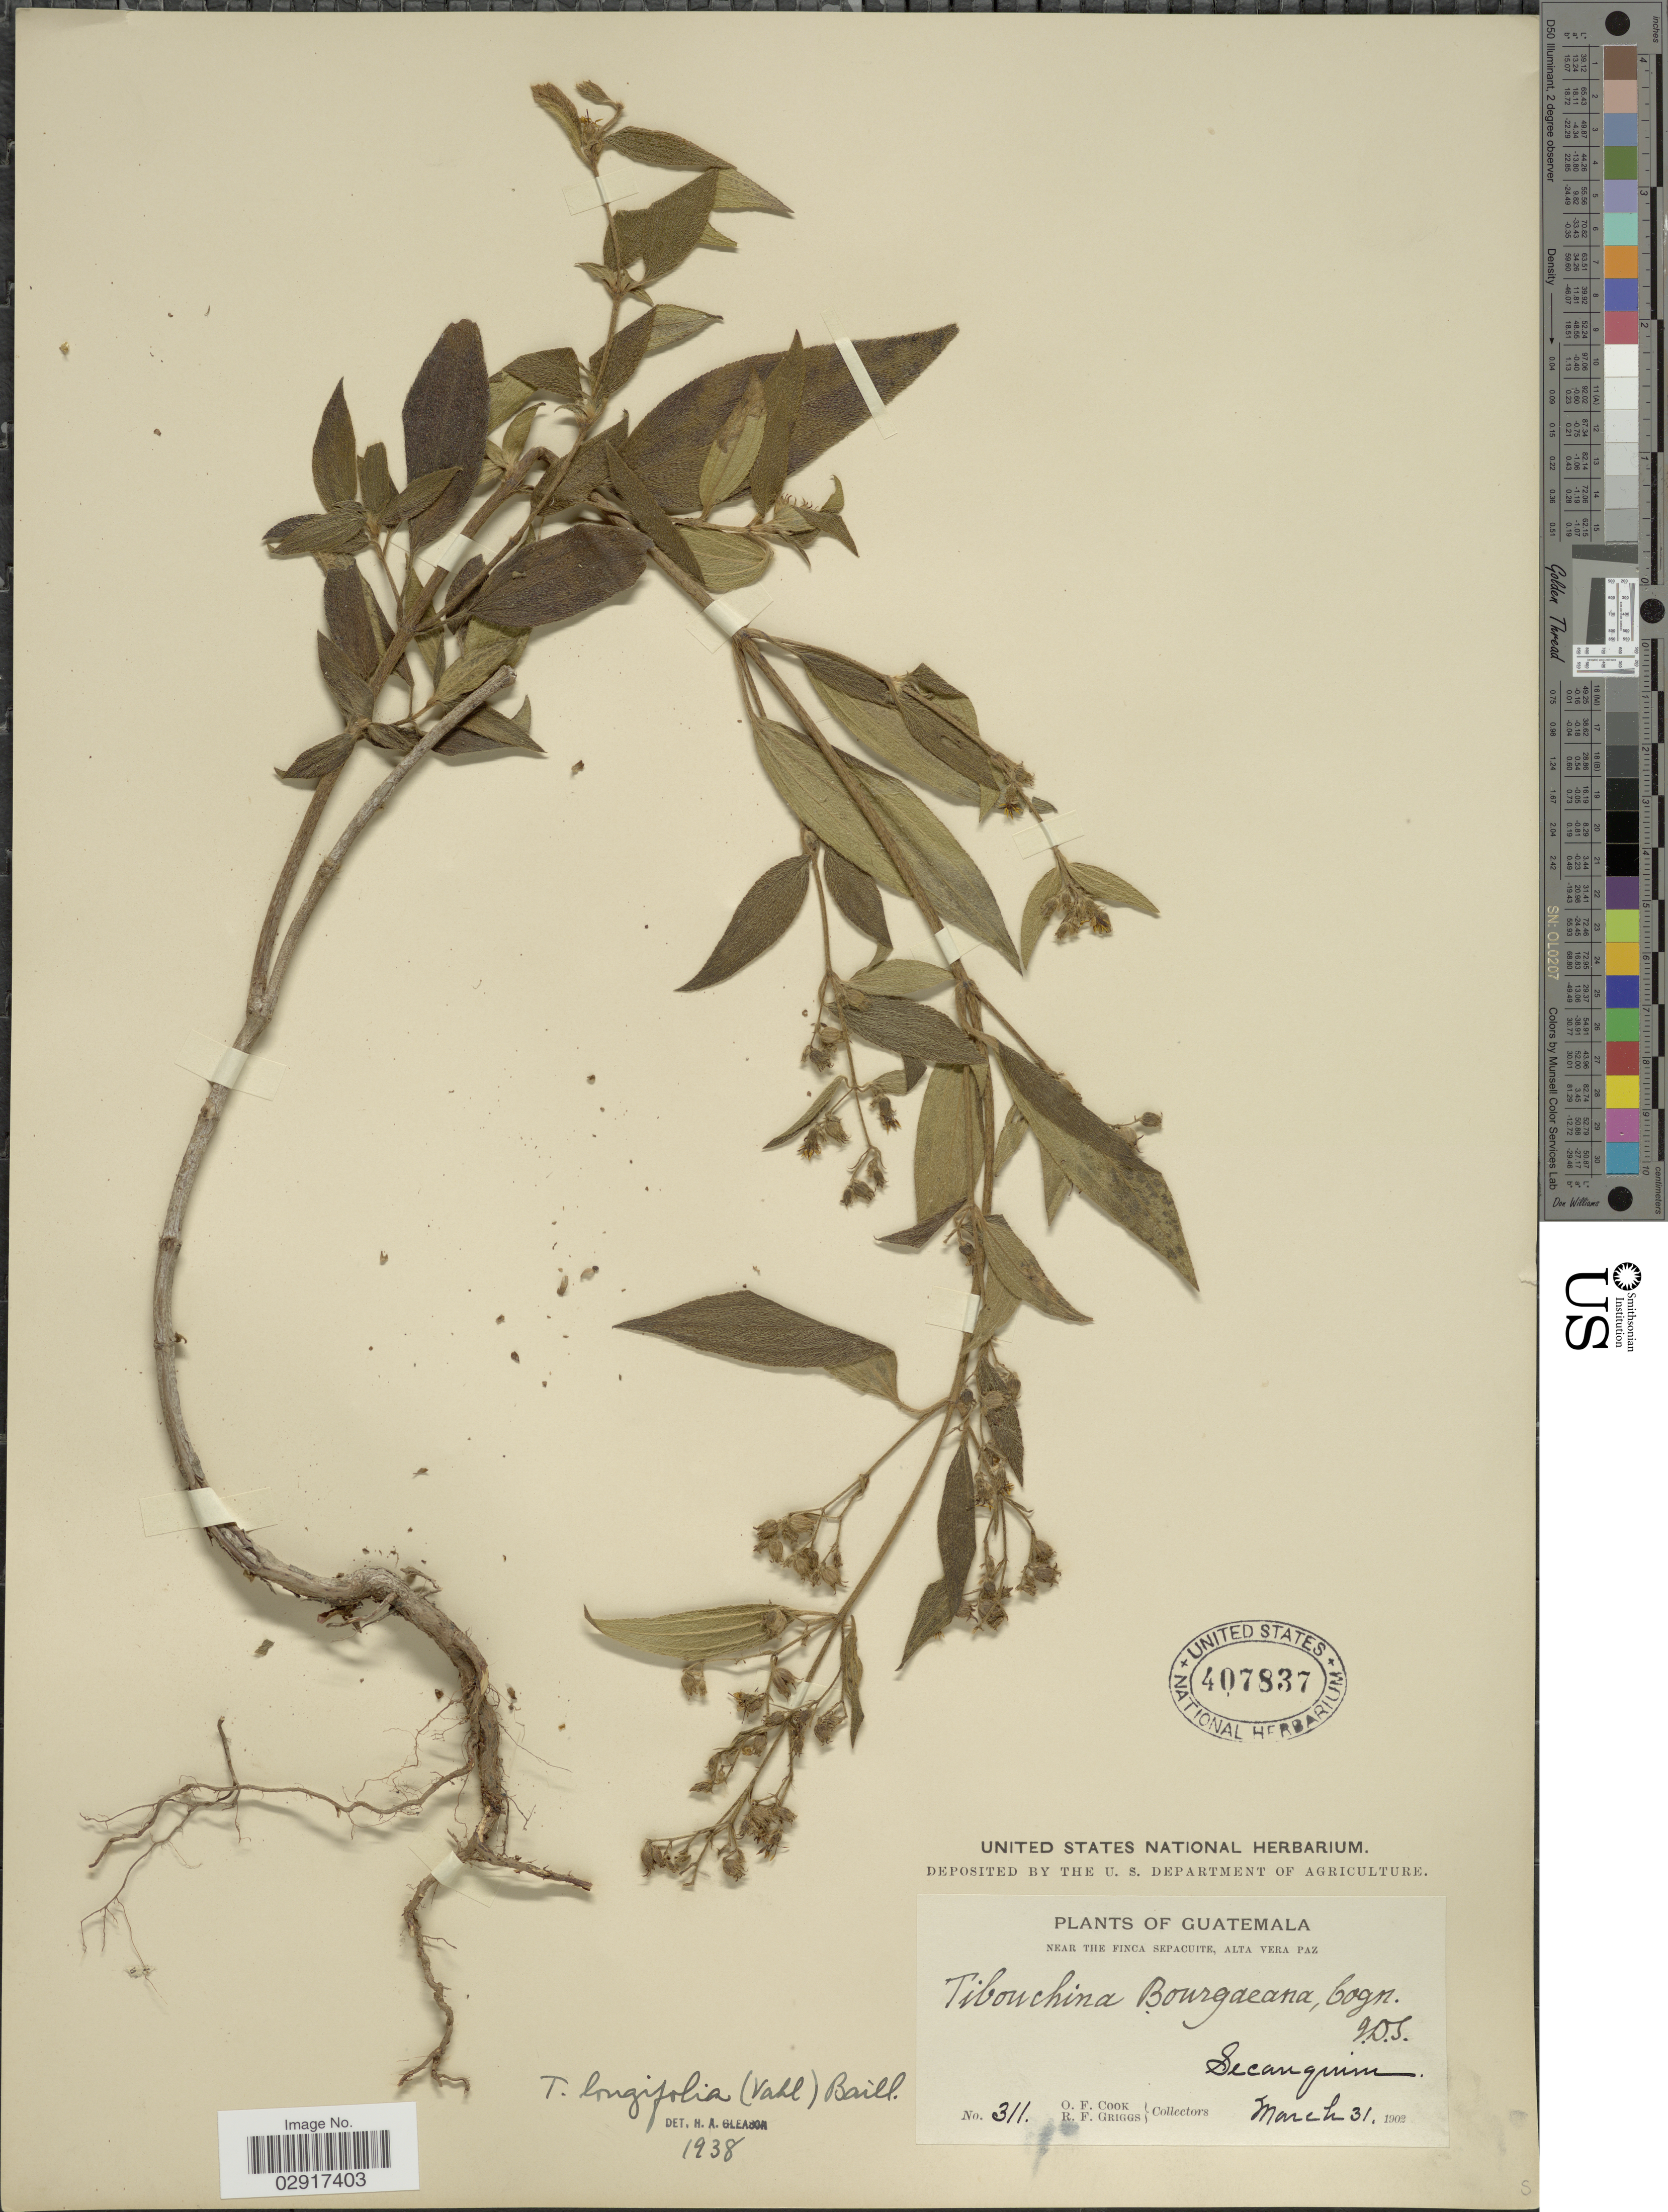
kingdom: Plantae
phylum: Tracheophyta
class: Magnoliopsida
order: Myrtales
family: Melastomataceae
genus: Chaetogastra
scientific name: Chaetogastra longifolia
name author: (Vahl) DC.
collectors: O. F. Cook & R. F. Griggs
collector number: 311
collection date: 1902-03-31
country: Guatemala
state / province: Alta Verapaz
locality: Near the Finca Sepacuite, Alta Vera Paz. Secanquim.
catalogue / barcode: US 407837